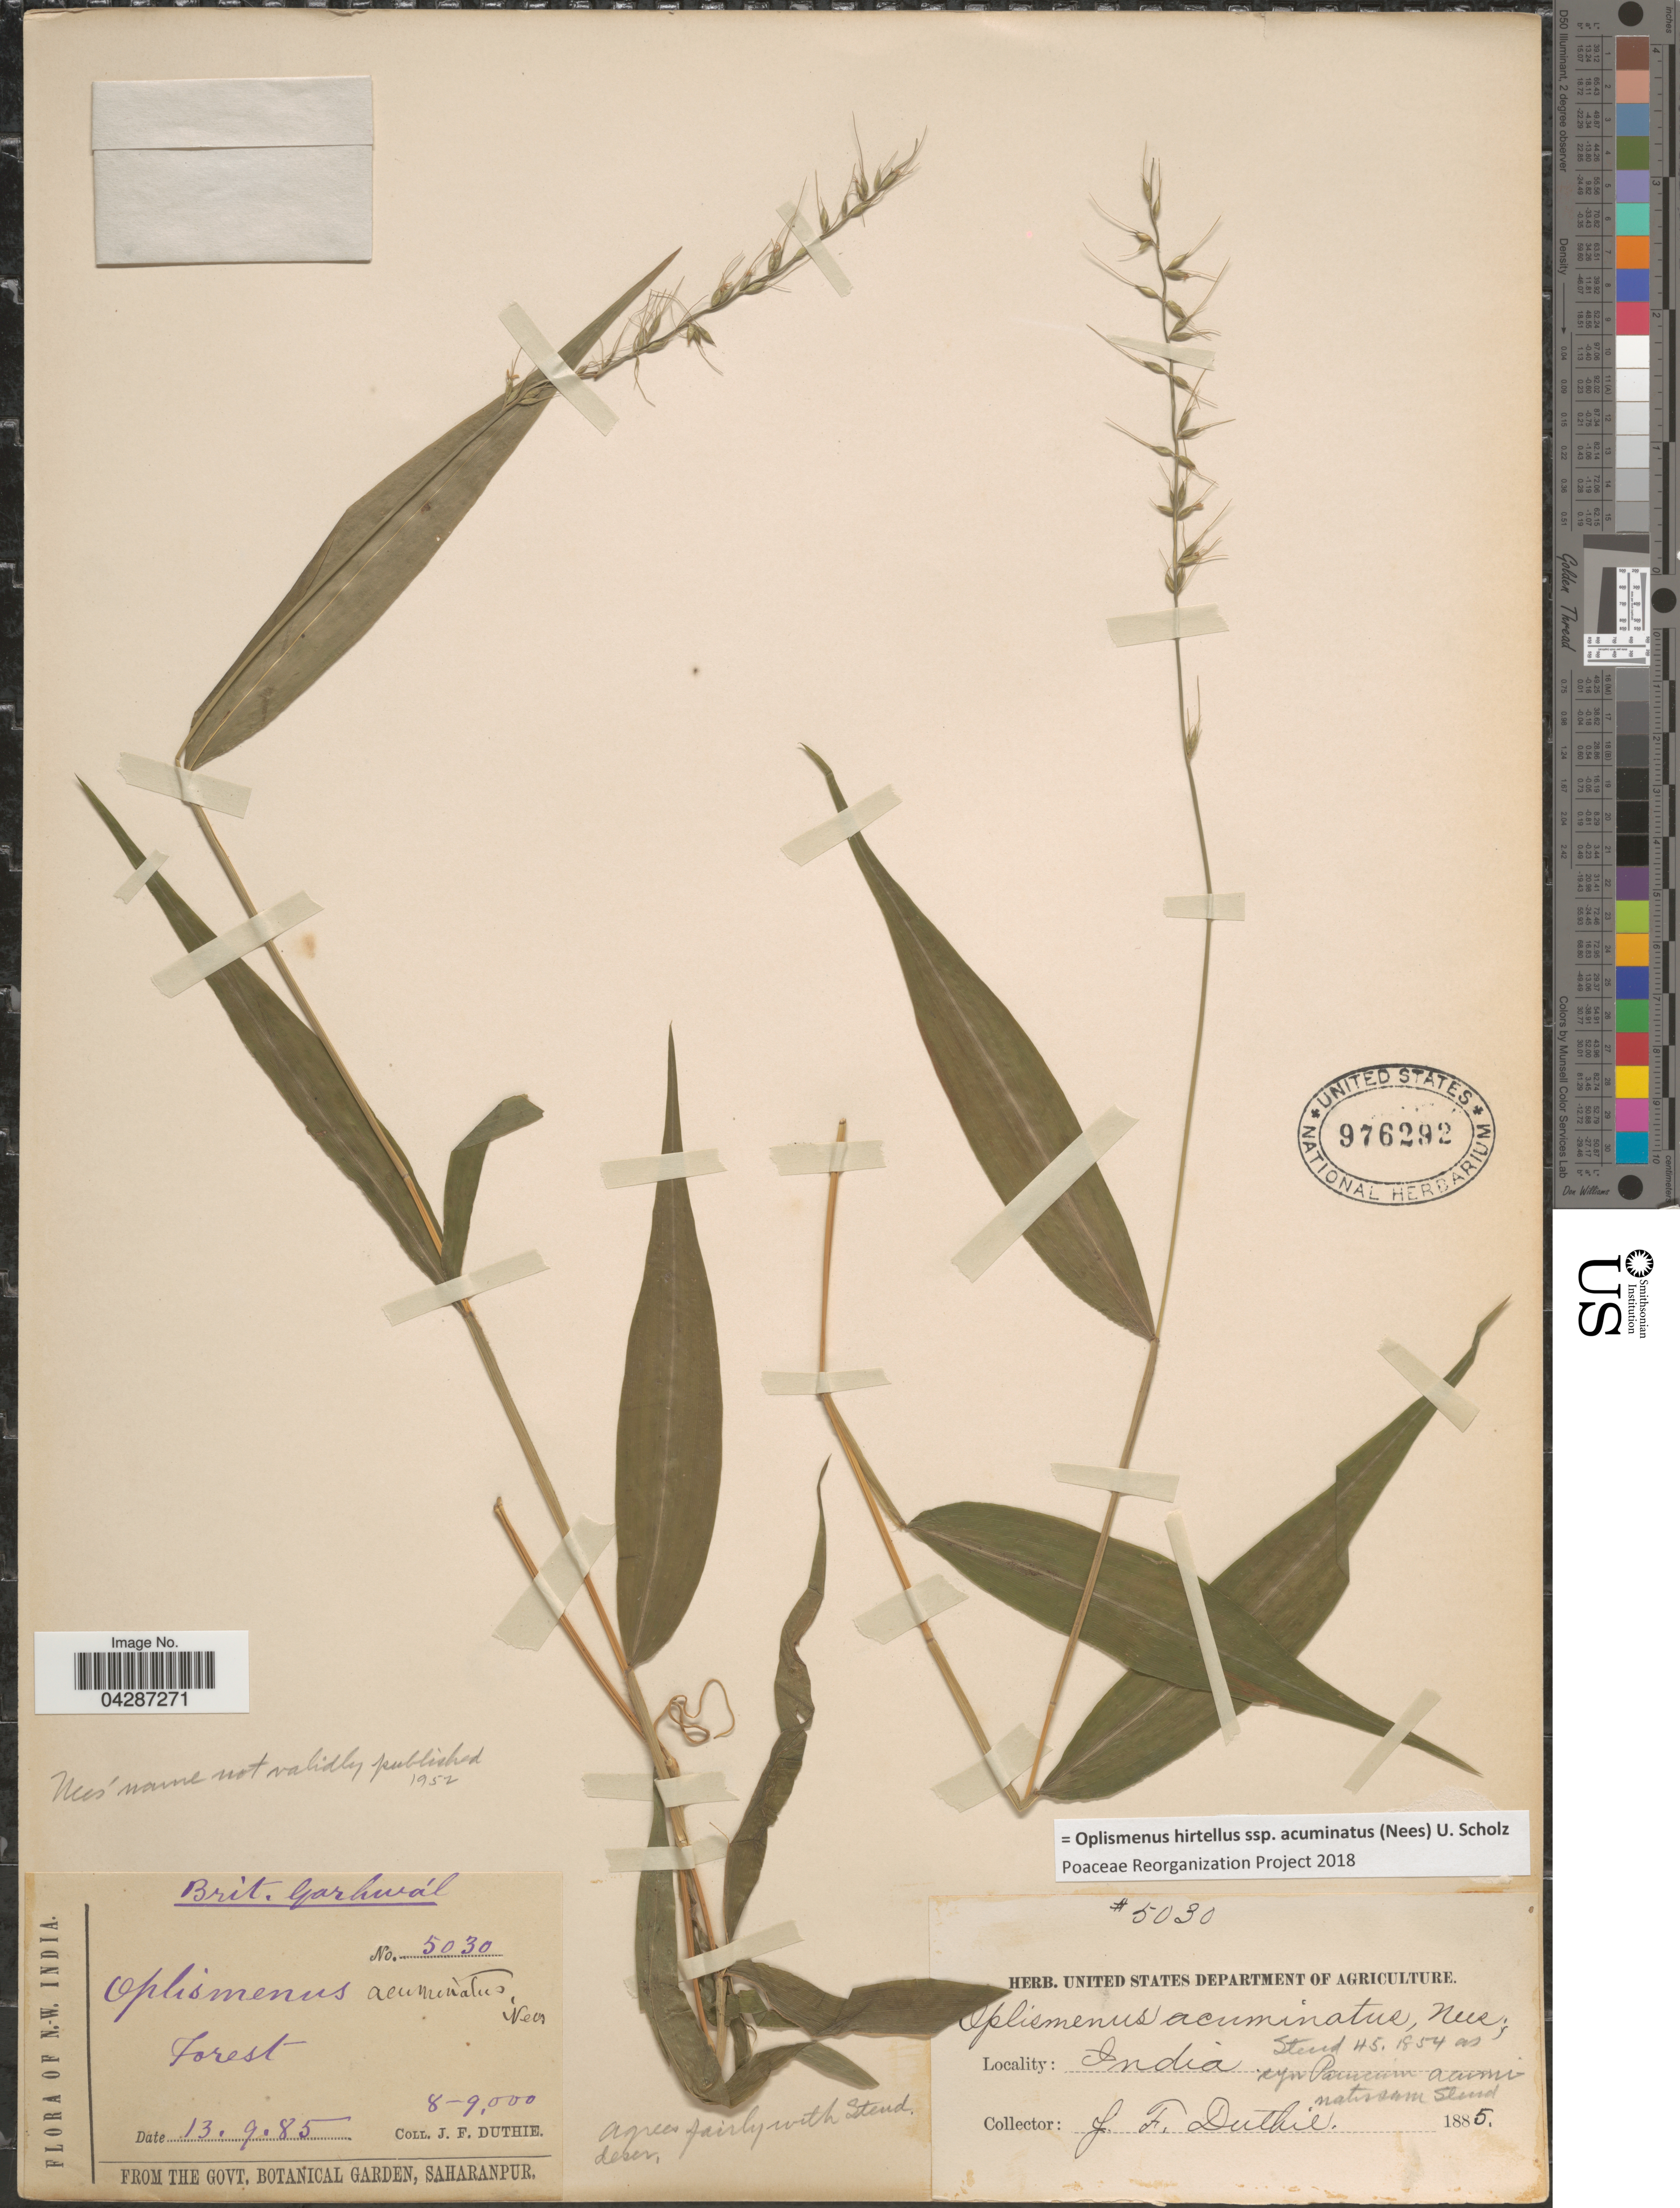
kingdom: Plantae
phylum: Tracheophyta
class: Liliopsida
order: Poales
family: Poaceae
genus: Oplismenus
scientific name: Oplismenus hirtellus subsp. acuminatus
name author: (Nees) U. Scholz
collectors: J. F. Duthie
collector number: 5030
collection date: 1885-09-13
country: India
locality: N.-W. India. Brit. Garhwál. Forest.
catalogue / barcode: US 976292